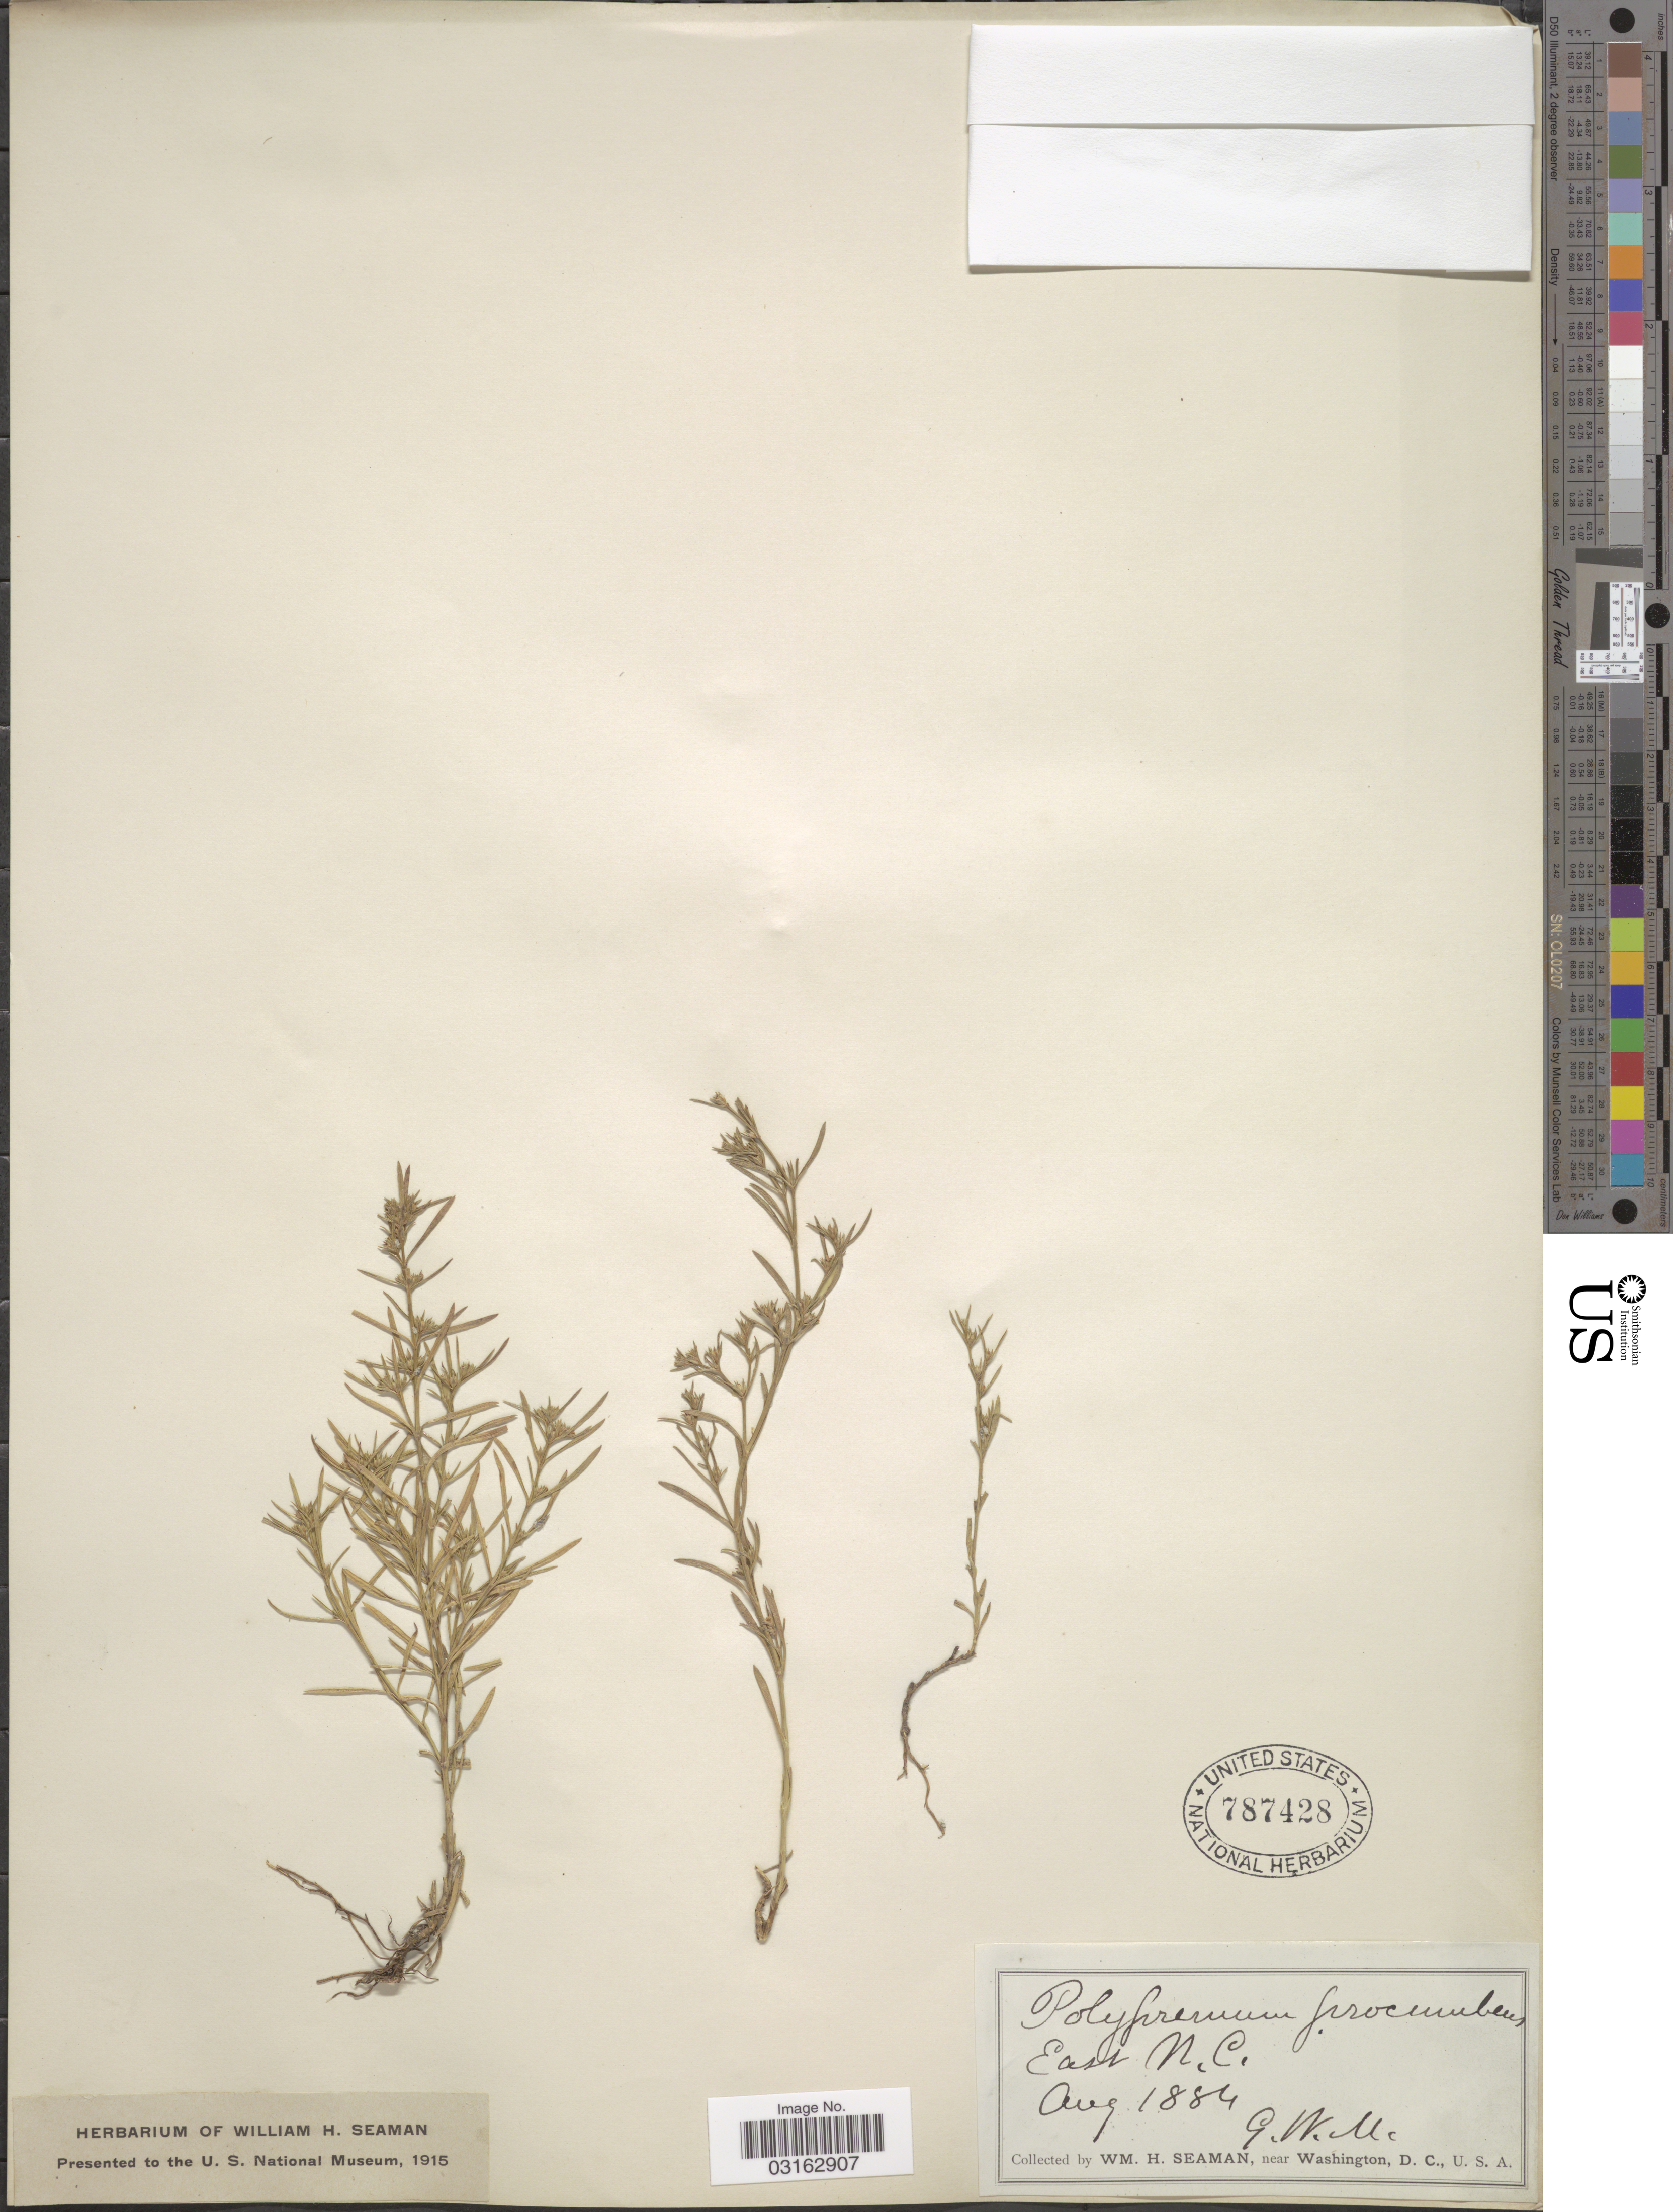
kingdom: Plantae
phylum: Tracheophyta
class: Magnoliopsida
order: Lamiales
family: Tetrachondraceae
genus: Polypremum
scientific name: Polypremum procumbens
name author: L.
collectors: W. Seaman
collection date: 1884-08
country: United States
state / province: North Carolina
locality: East N.C., G.W.U.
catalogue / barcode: US 787428